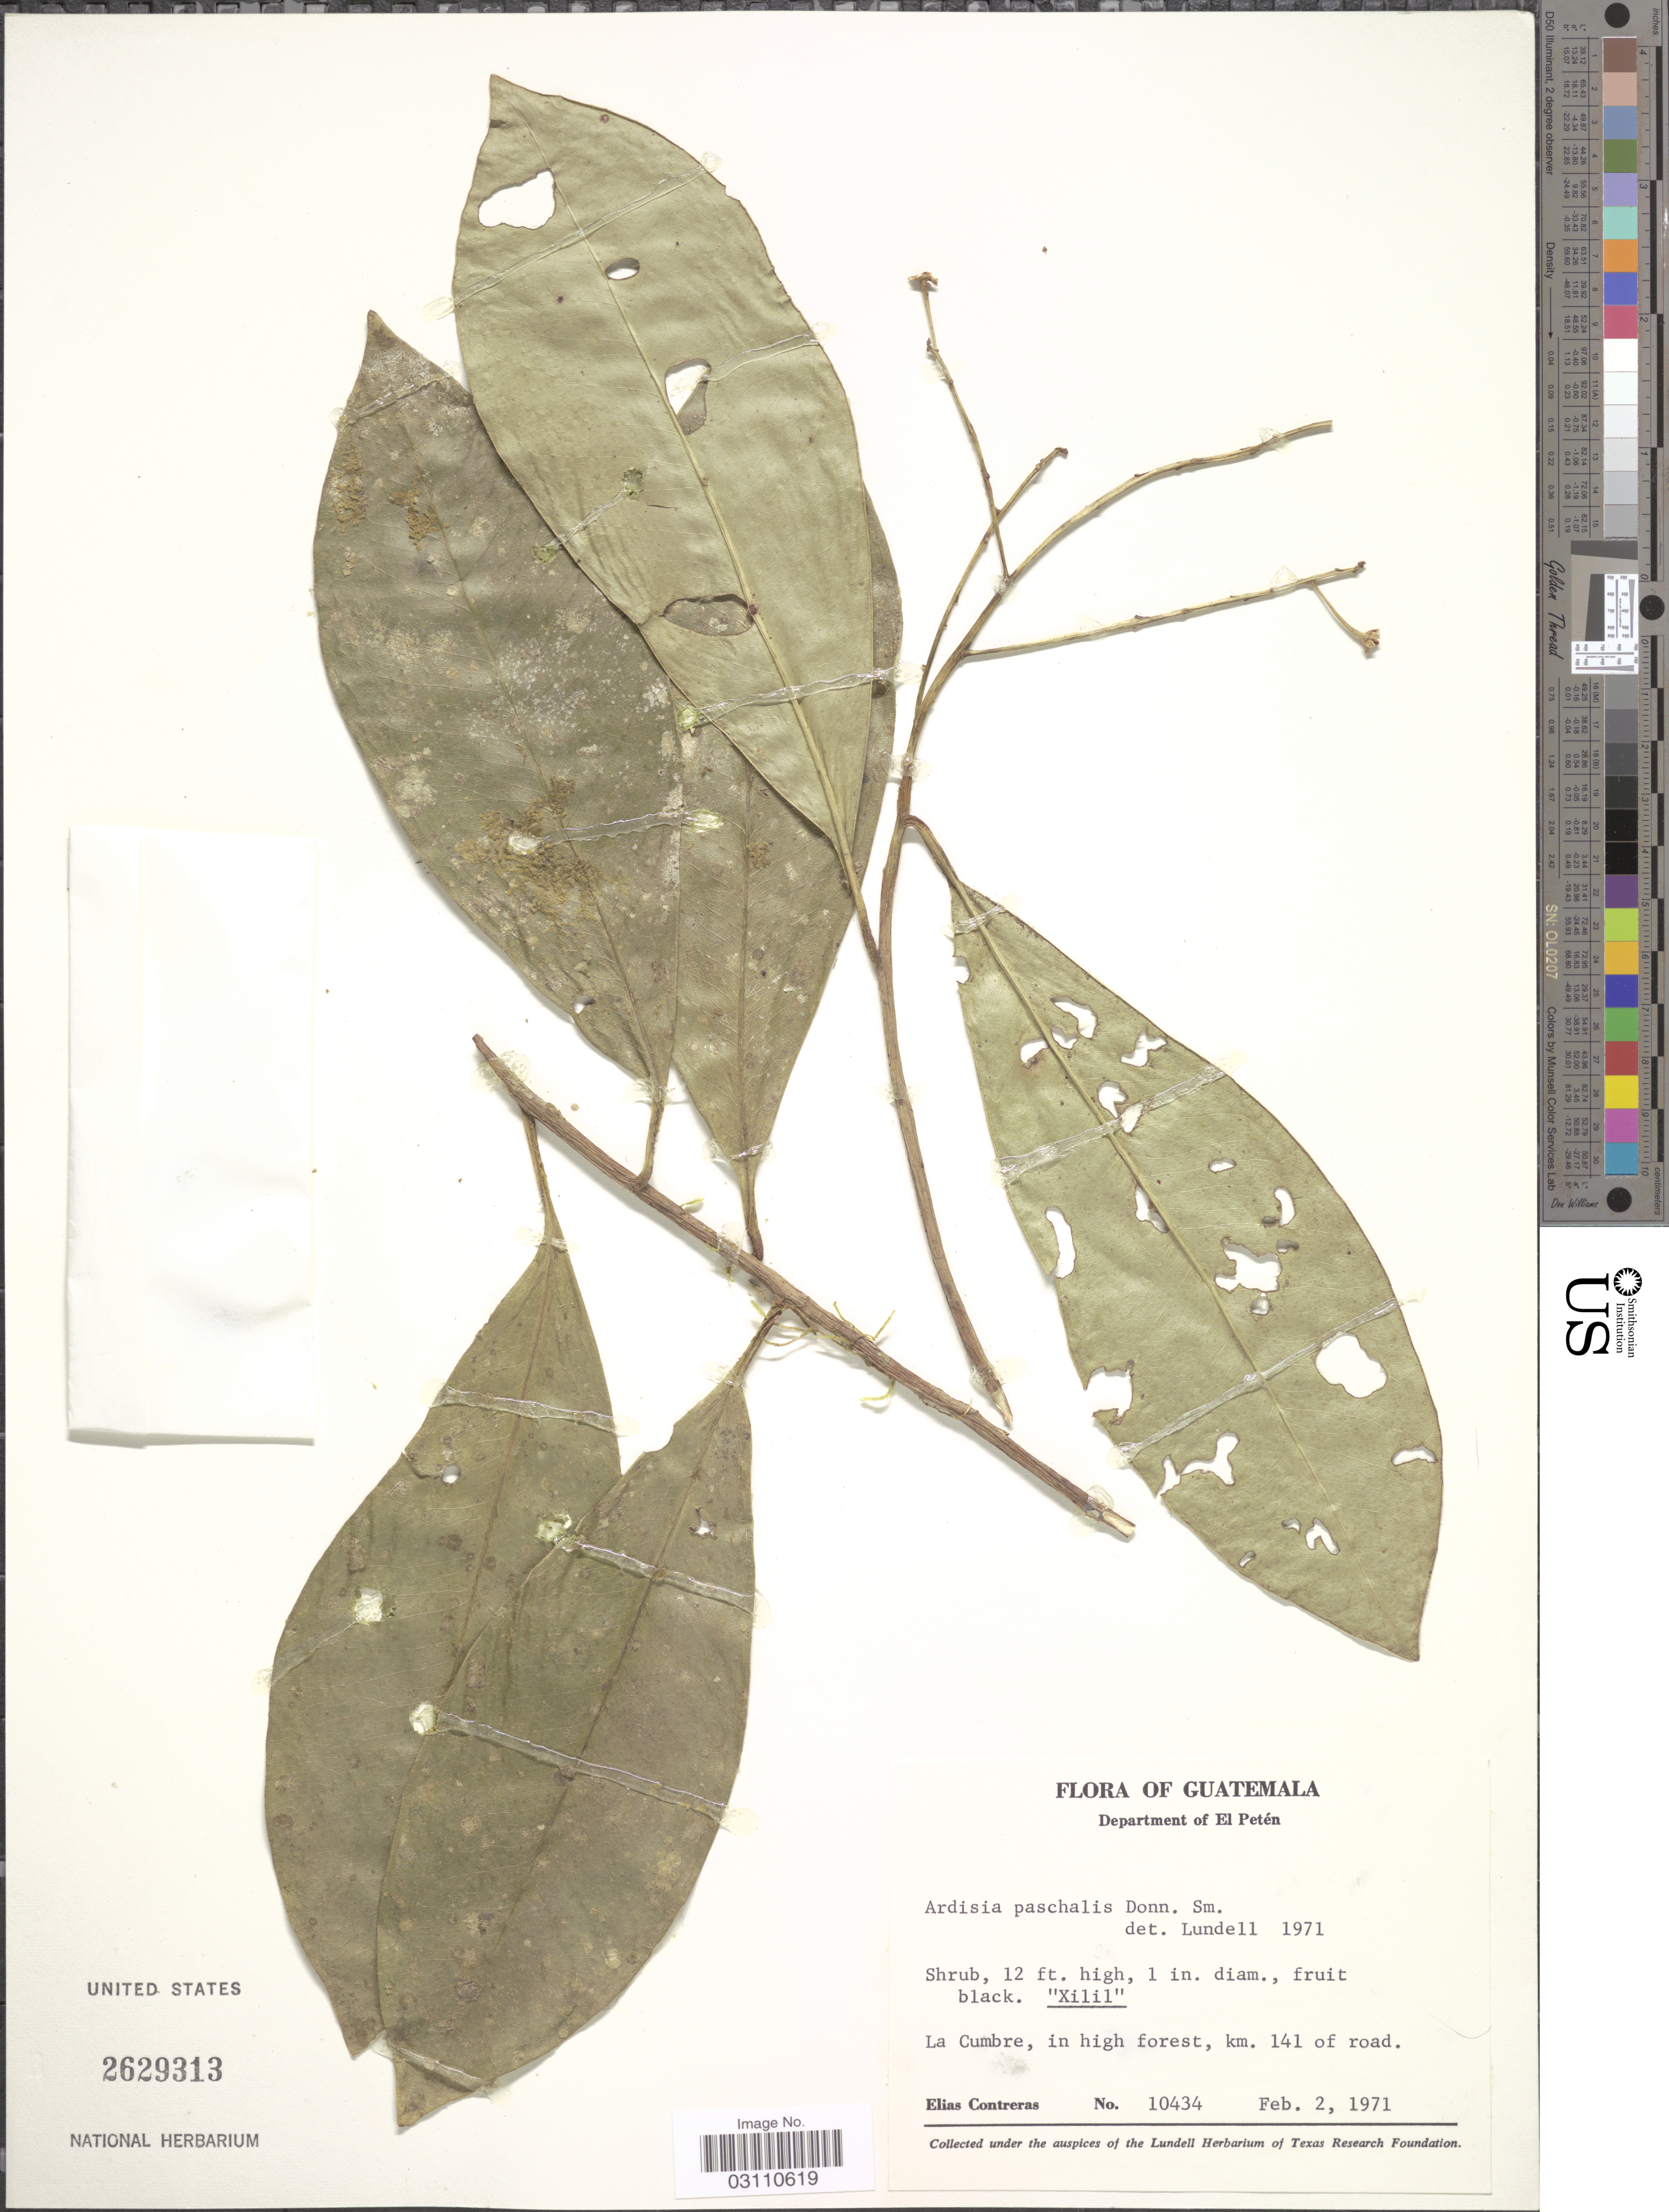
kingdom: Plantae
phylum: Tracheophyta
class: Magnoliopsida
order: Ericales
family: Primulaceae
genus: Ardisia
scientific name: Ardisia paschalis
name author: Donn. Sm.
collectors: E. Contreras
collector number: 10434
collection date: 1971-02-02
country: Guatemala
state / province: El Petén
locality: Department of El Petén. La Cumbre, in high forest, km. 141 of road.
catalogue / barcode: US 2629313